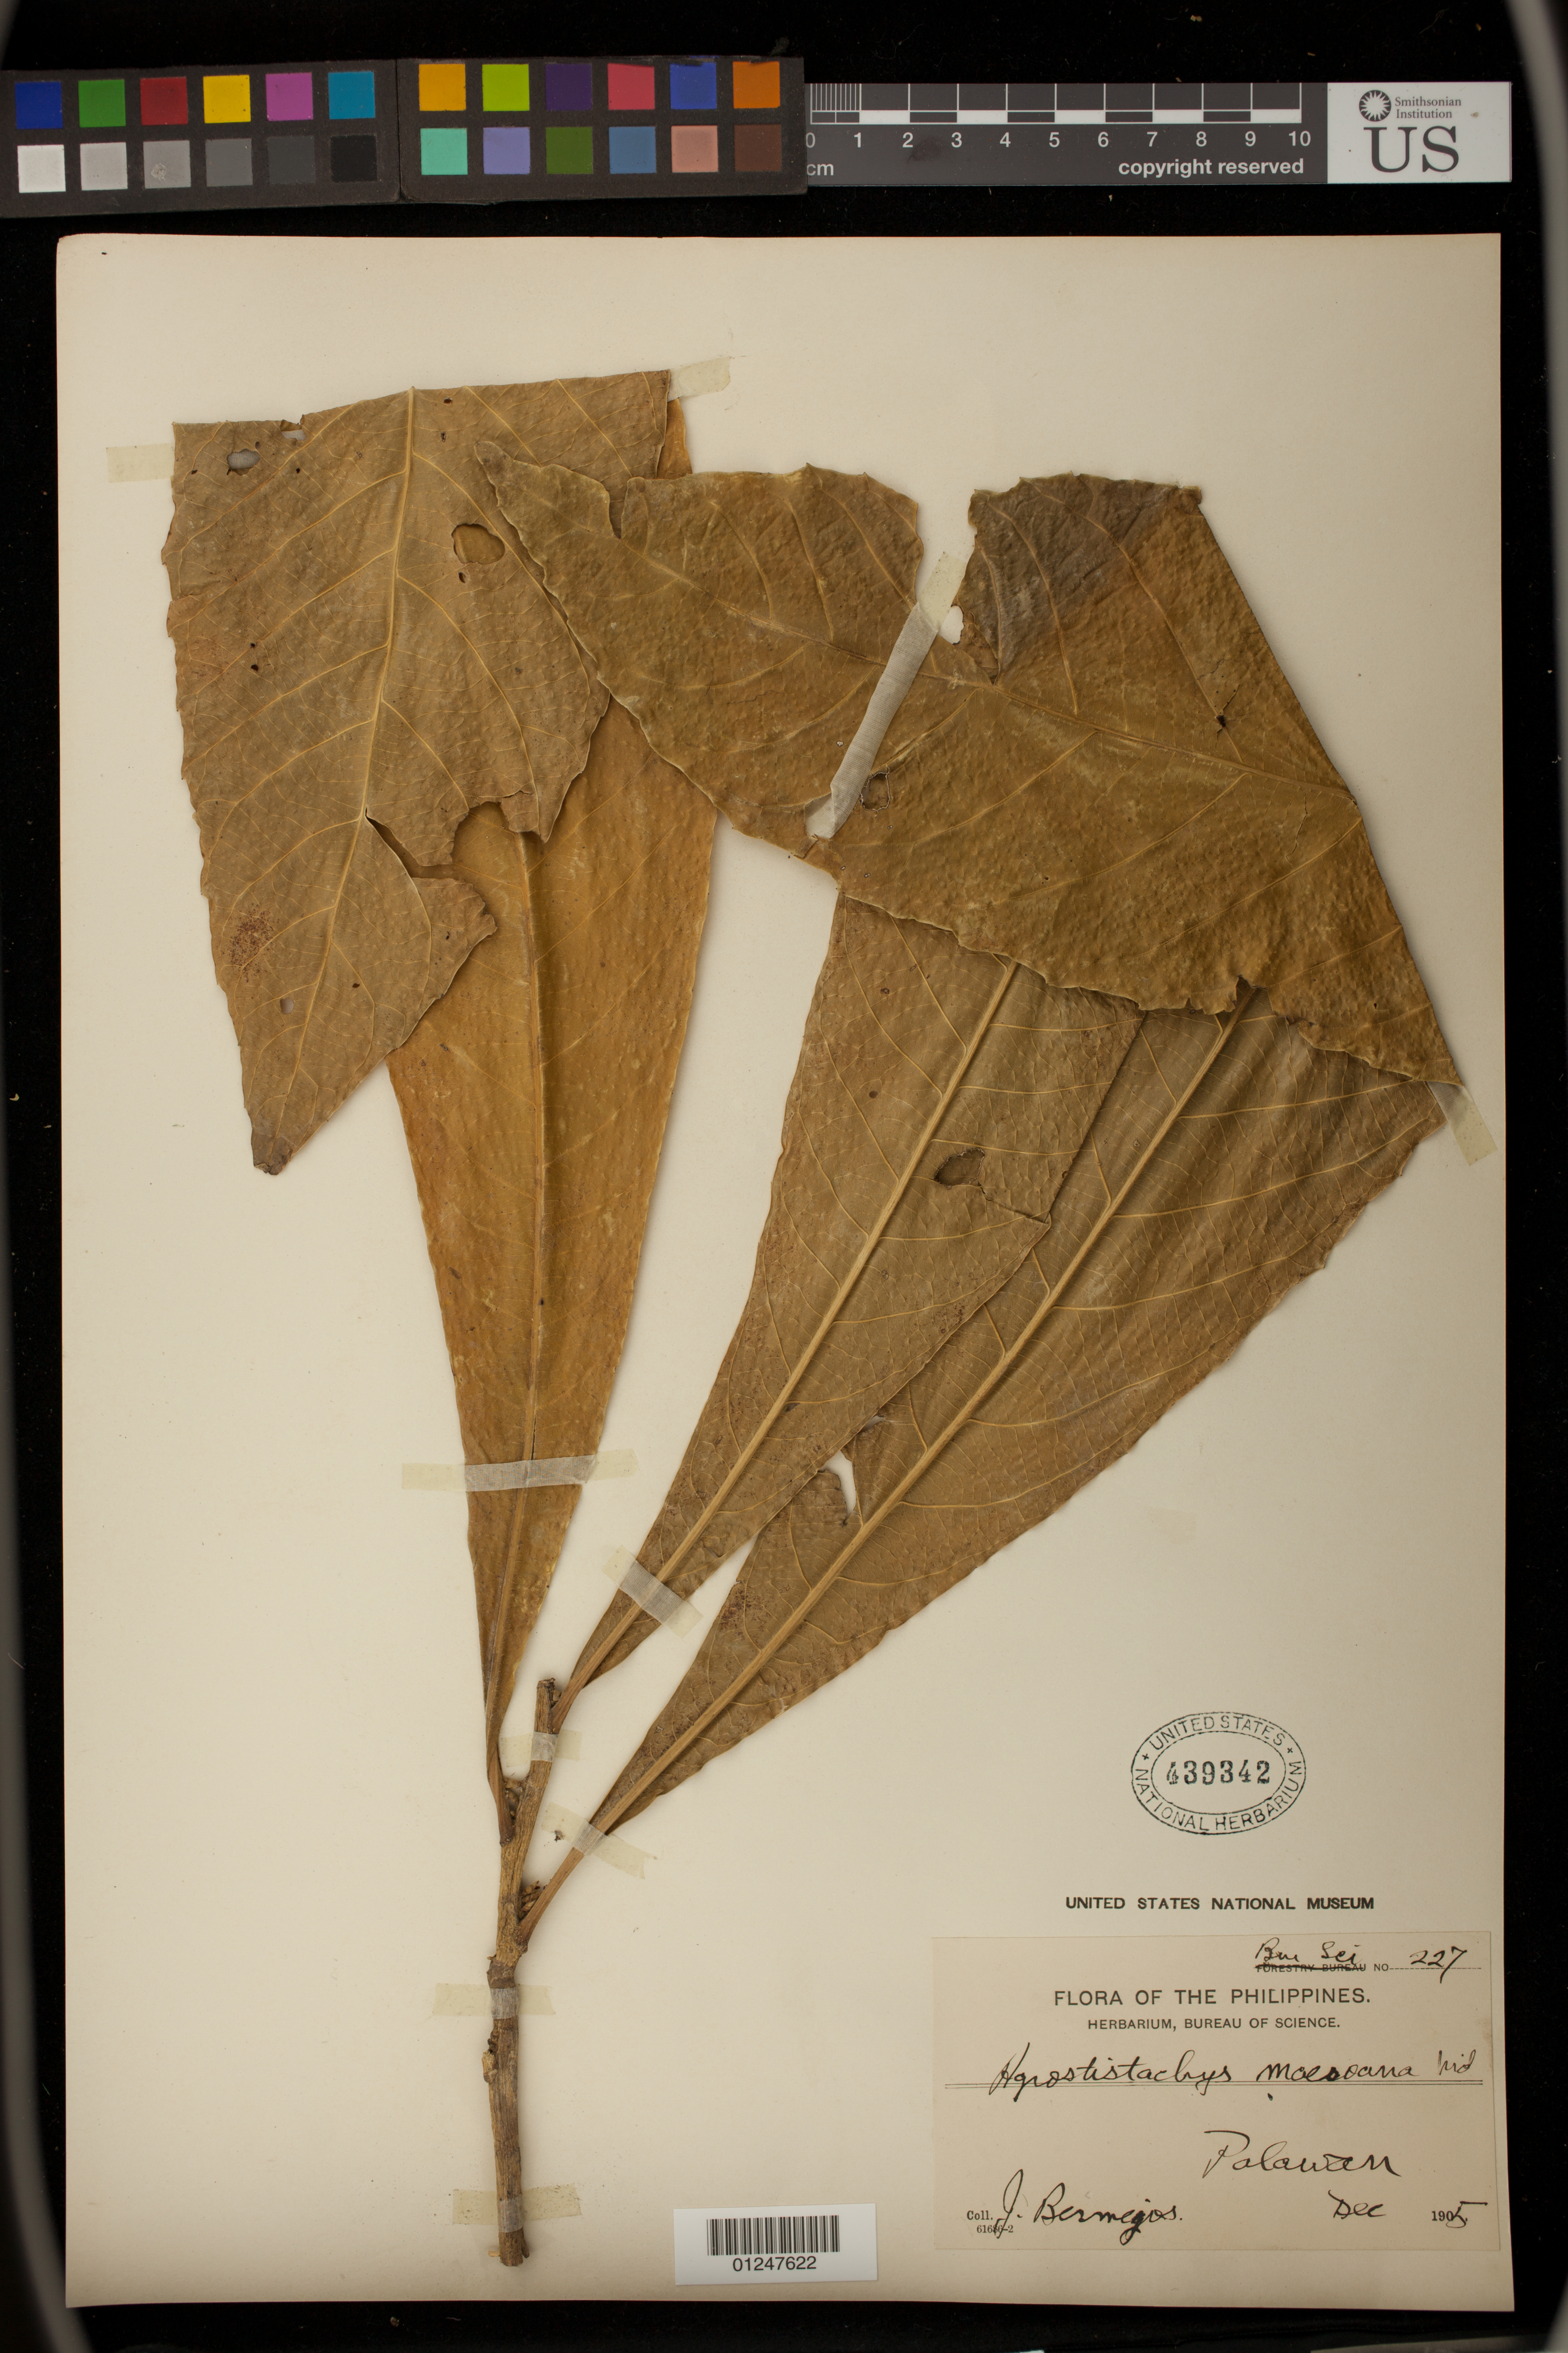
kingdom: Plantae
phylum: Tracheophyta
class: Magnoliopsida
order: Malpighiales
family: Euphorbiaceae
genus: Agrostistachys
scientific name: Agrostistachys indica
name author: Dalzell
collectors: J. Bermejos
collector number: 227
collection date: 1905-12-01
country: Philippines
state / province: Mimaropa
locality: Palawan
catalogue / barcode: US 439342